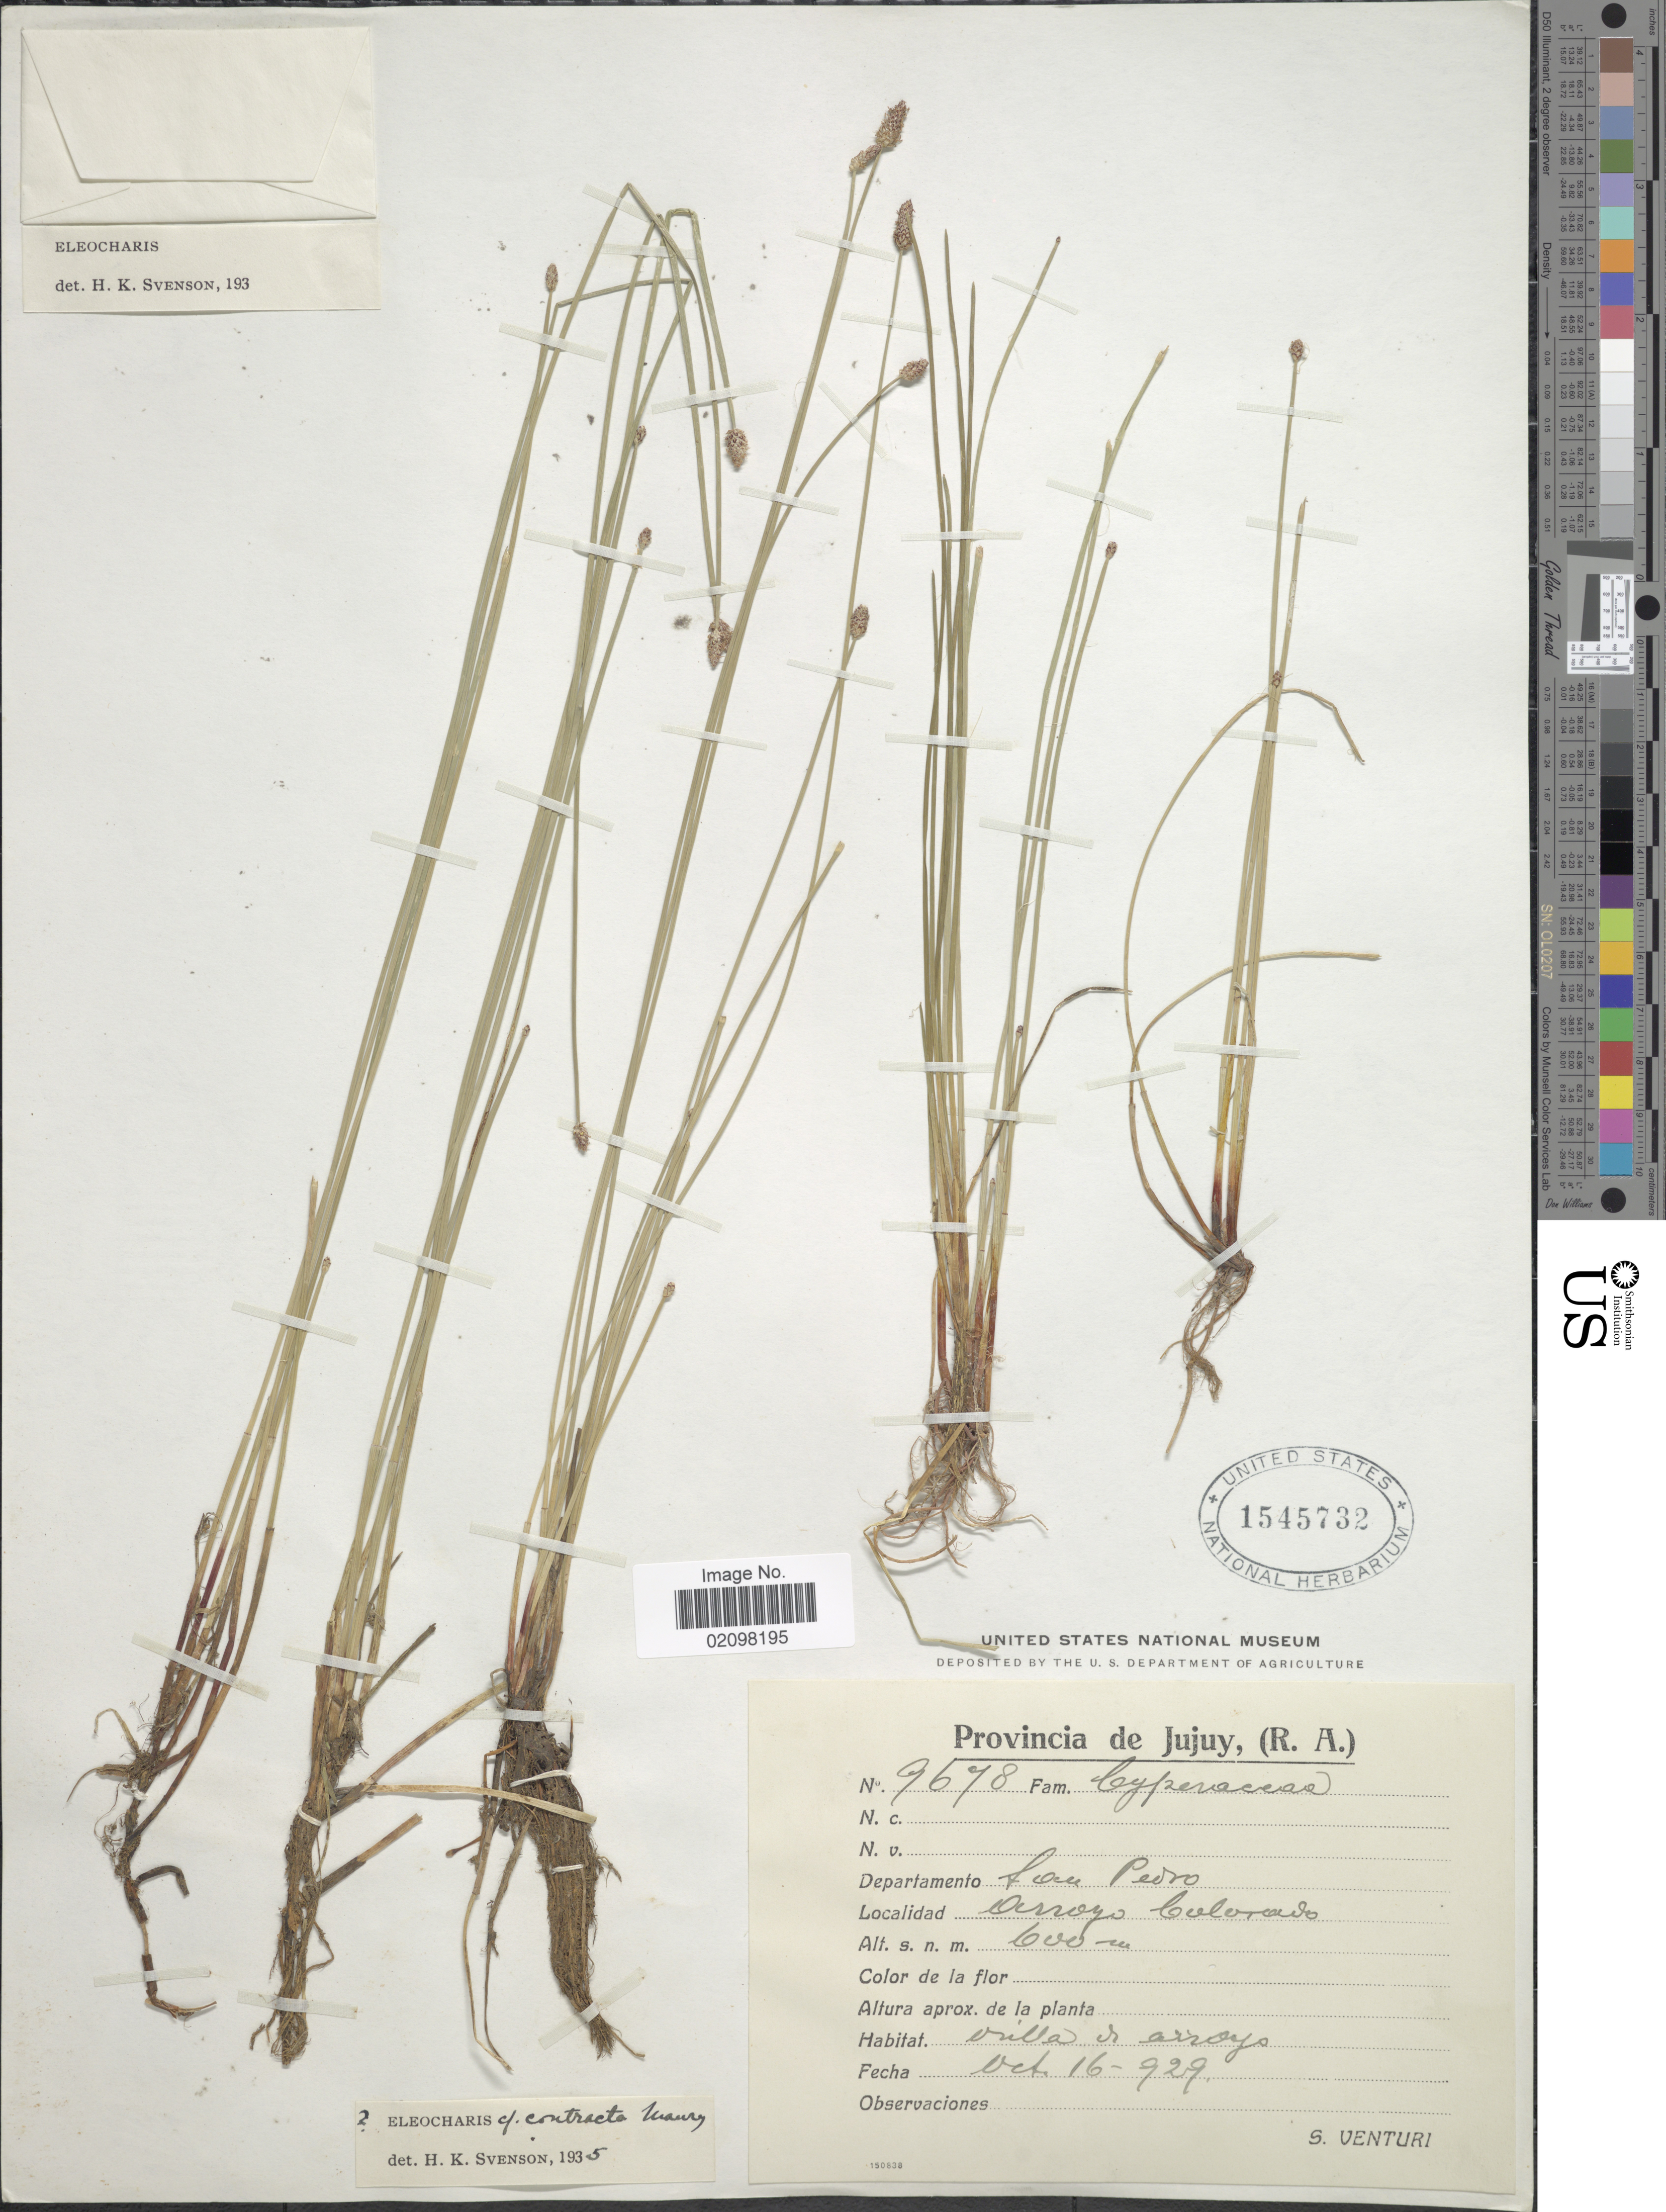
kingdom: Plantae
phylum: Tracheophyta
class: Liliopsida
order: Poales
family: Cyperaceae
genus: Eleocharis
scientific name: Eleocharis contracta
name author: Maury ex Micheli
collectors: S. Venturi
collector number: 9678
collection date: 1929-10-16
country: Argentina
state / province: Jujuy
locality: (R.A.) Departamento San Pedro. Arroyo Colorado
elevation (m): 600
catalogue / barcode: US 1545732